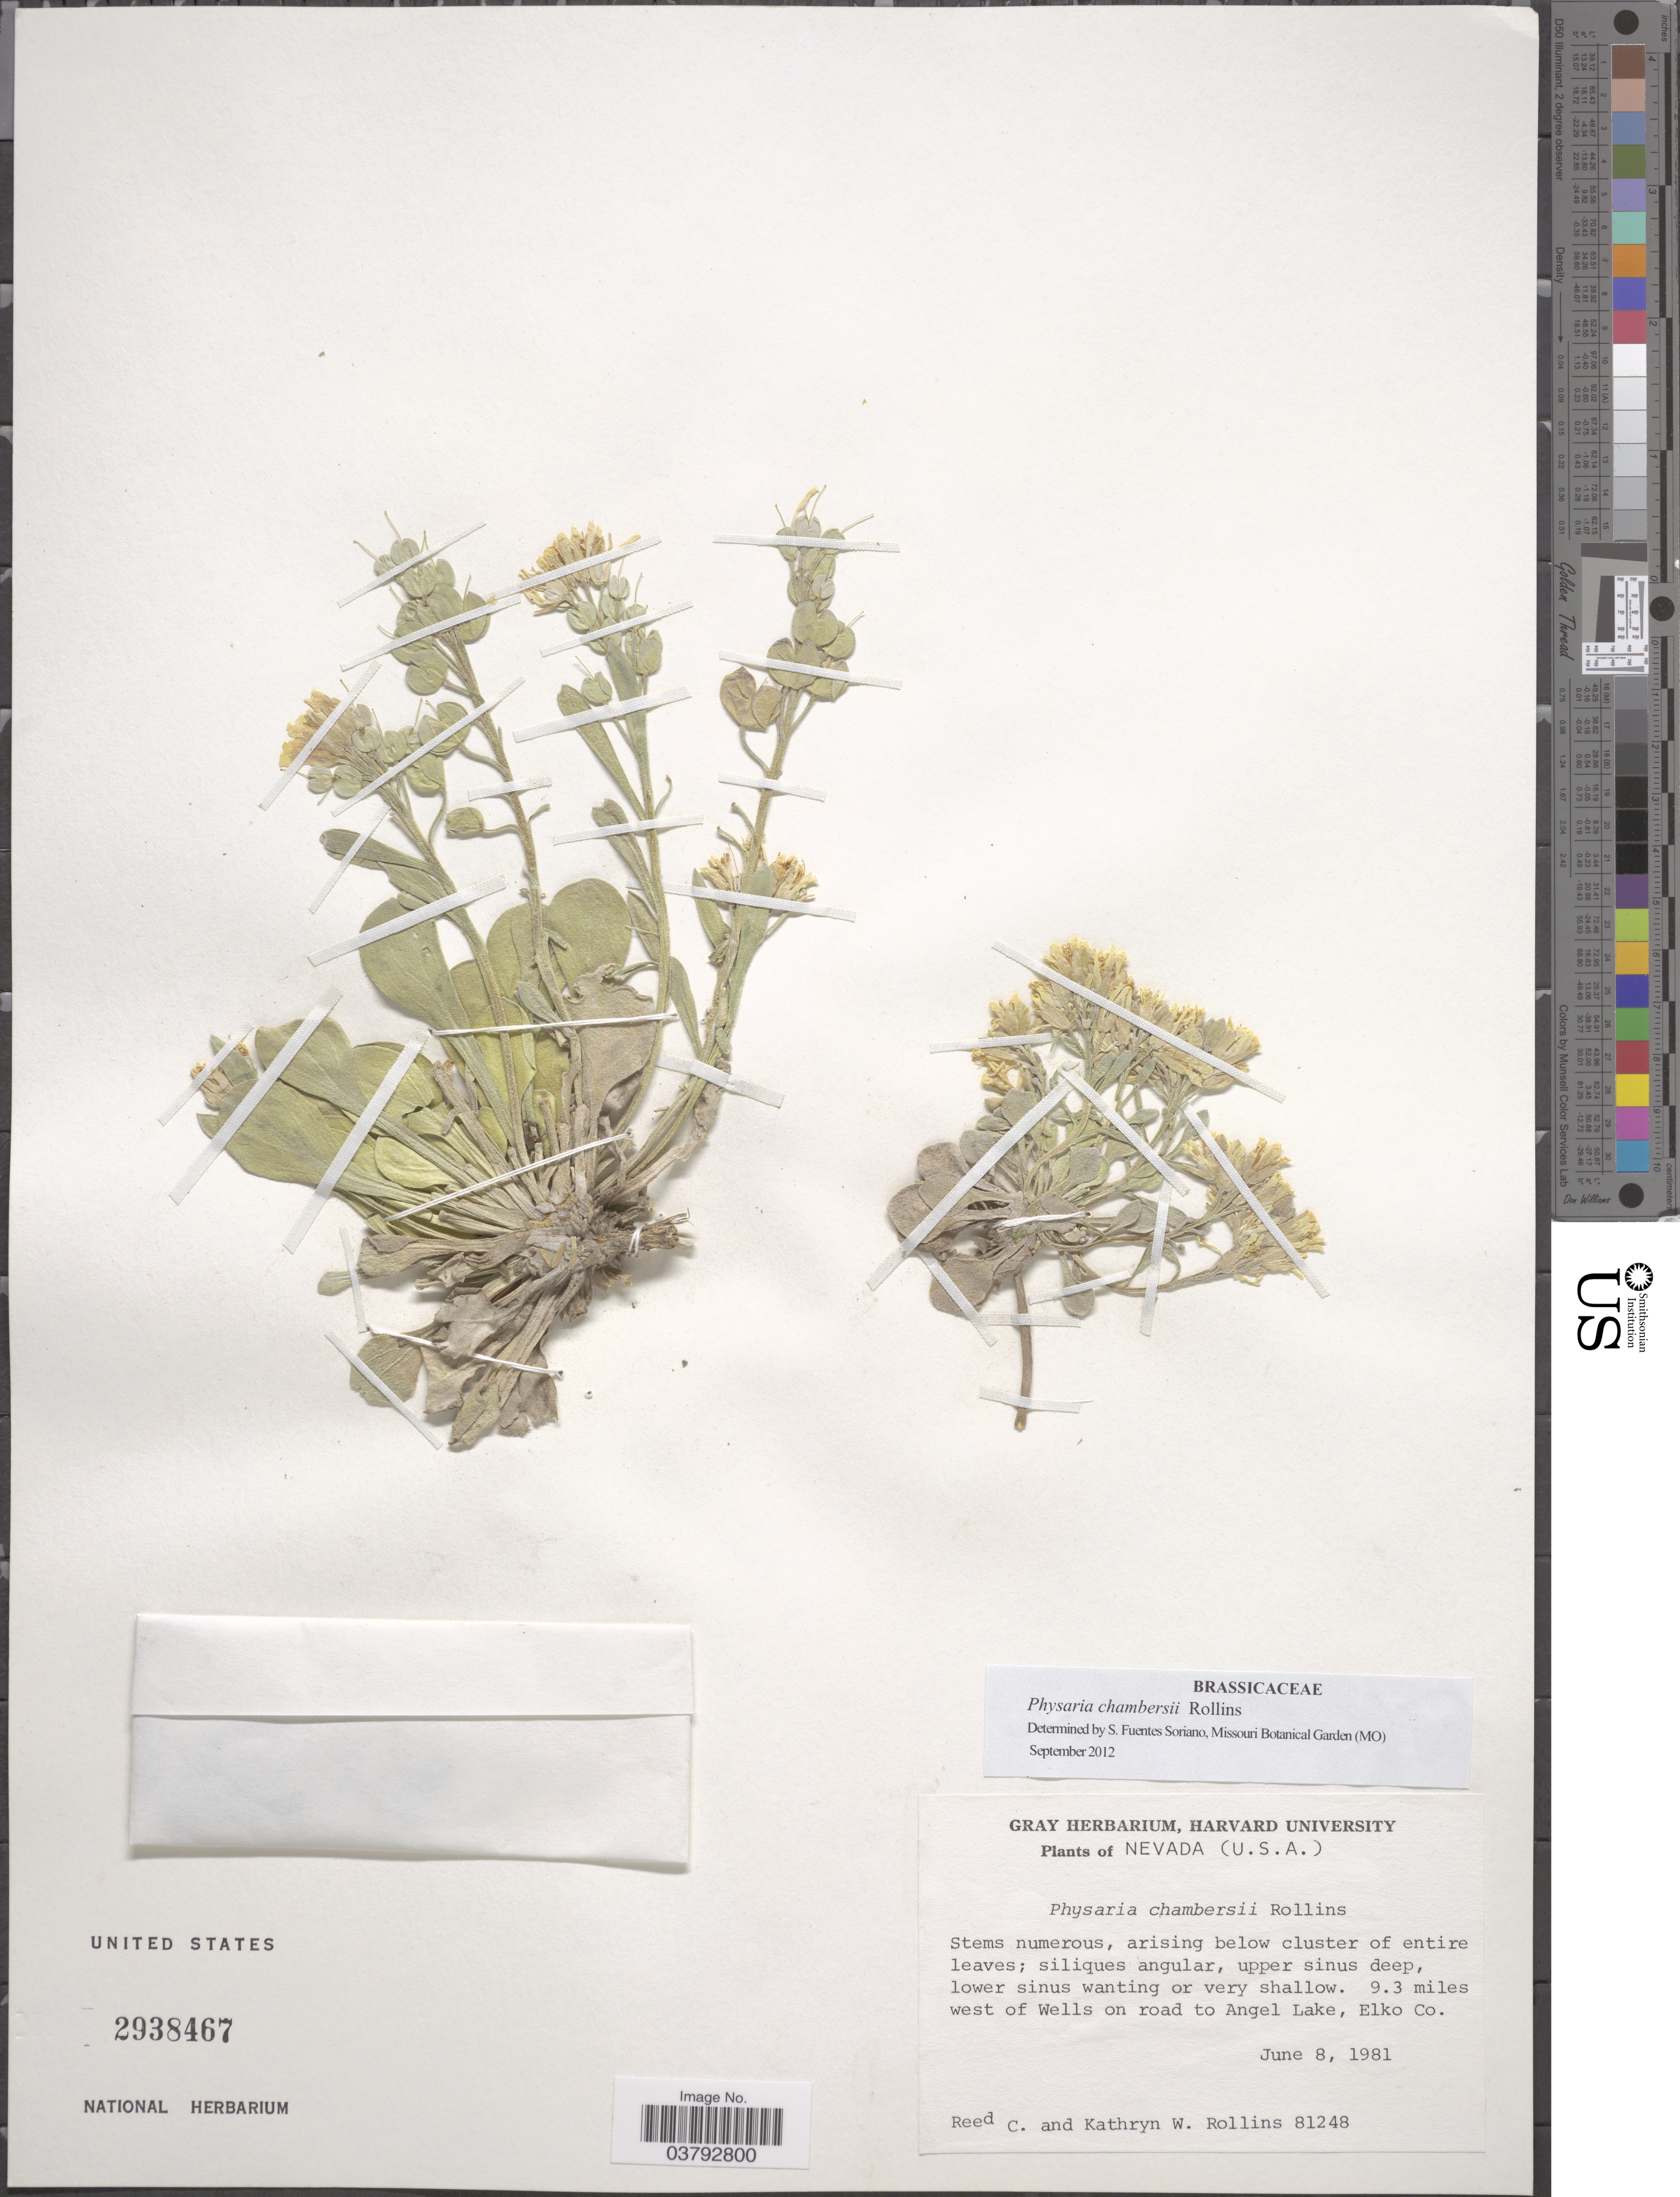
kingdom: Plantae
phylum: Tracheophyta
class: Magnoliopsida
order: Brassicales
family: Brassicaceae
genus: Physaria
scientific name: Physaria chambersii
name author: Rollins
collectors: R. C. Rollins & K. W. Rollins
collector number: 81248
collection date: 1981-06-08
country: United States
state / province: Nevada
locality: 9.3 miles west of Wells on road to Angel Lake, Elko Co.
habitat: on road to lake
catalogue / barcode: US 2938467